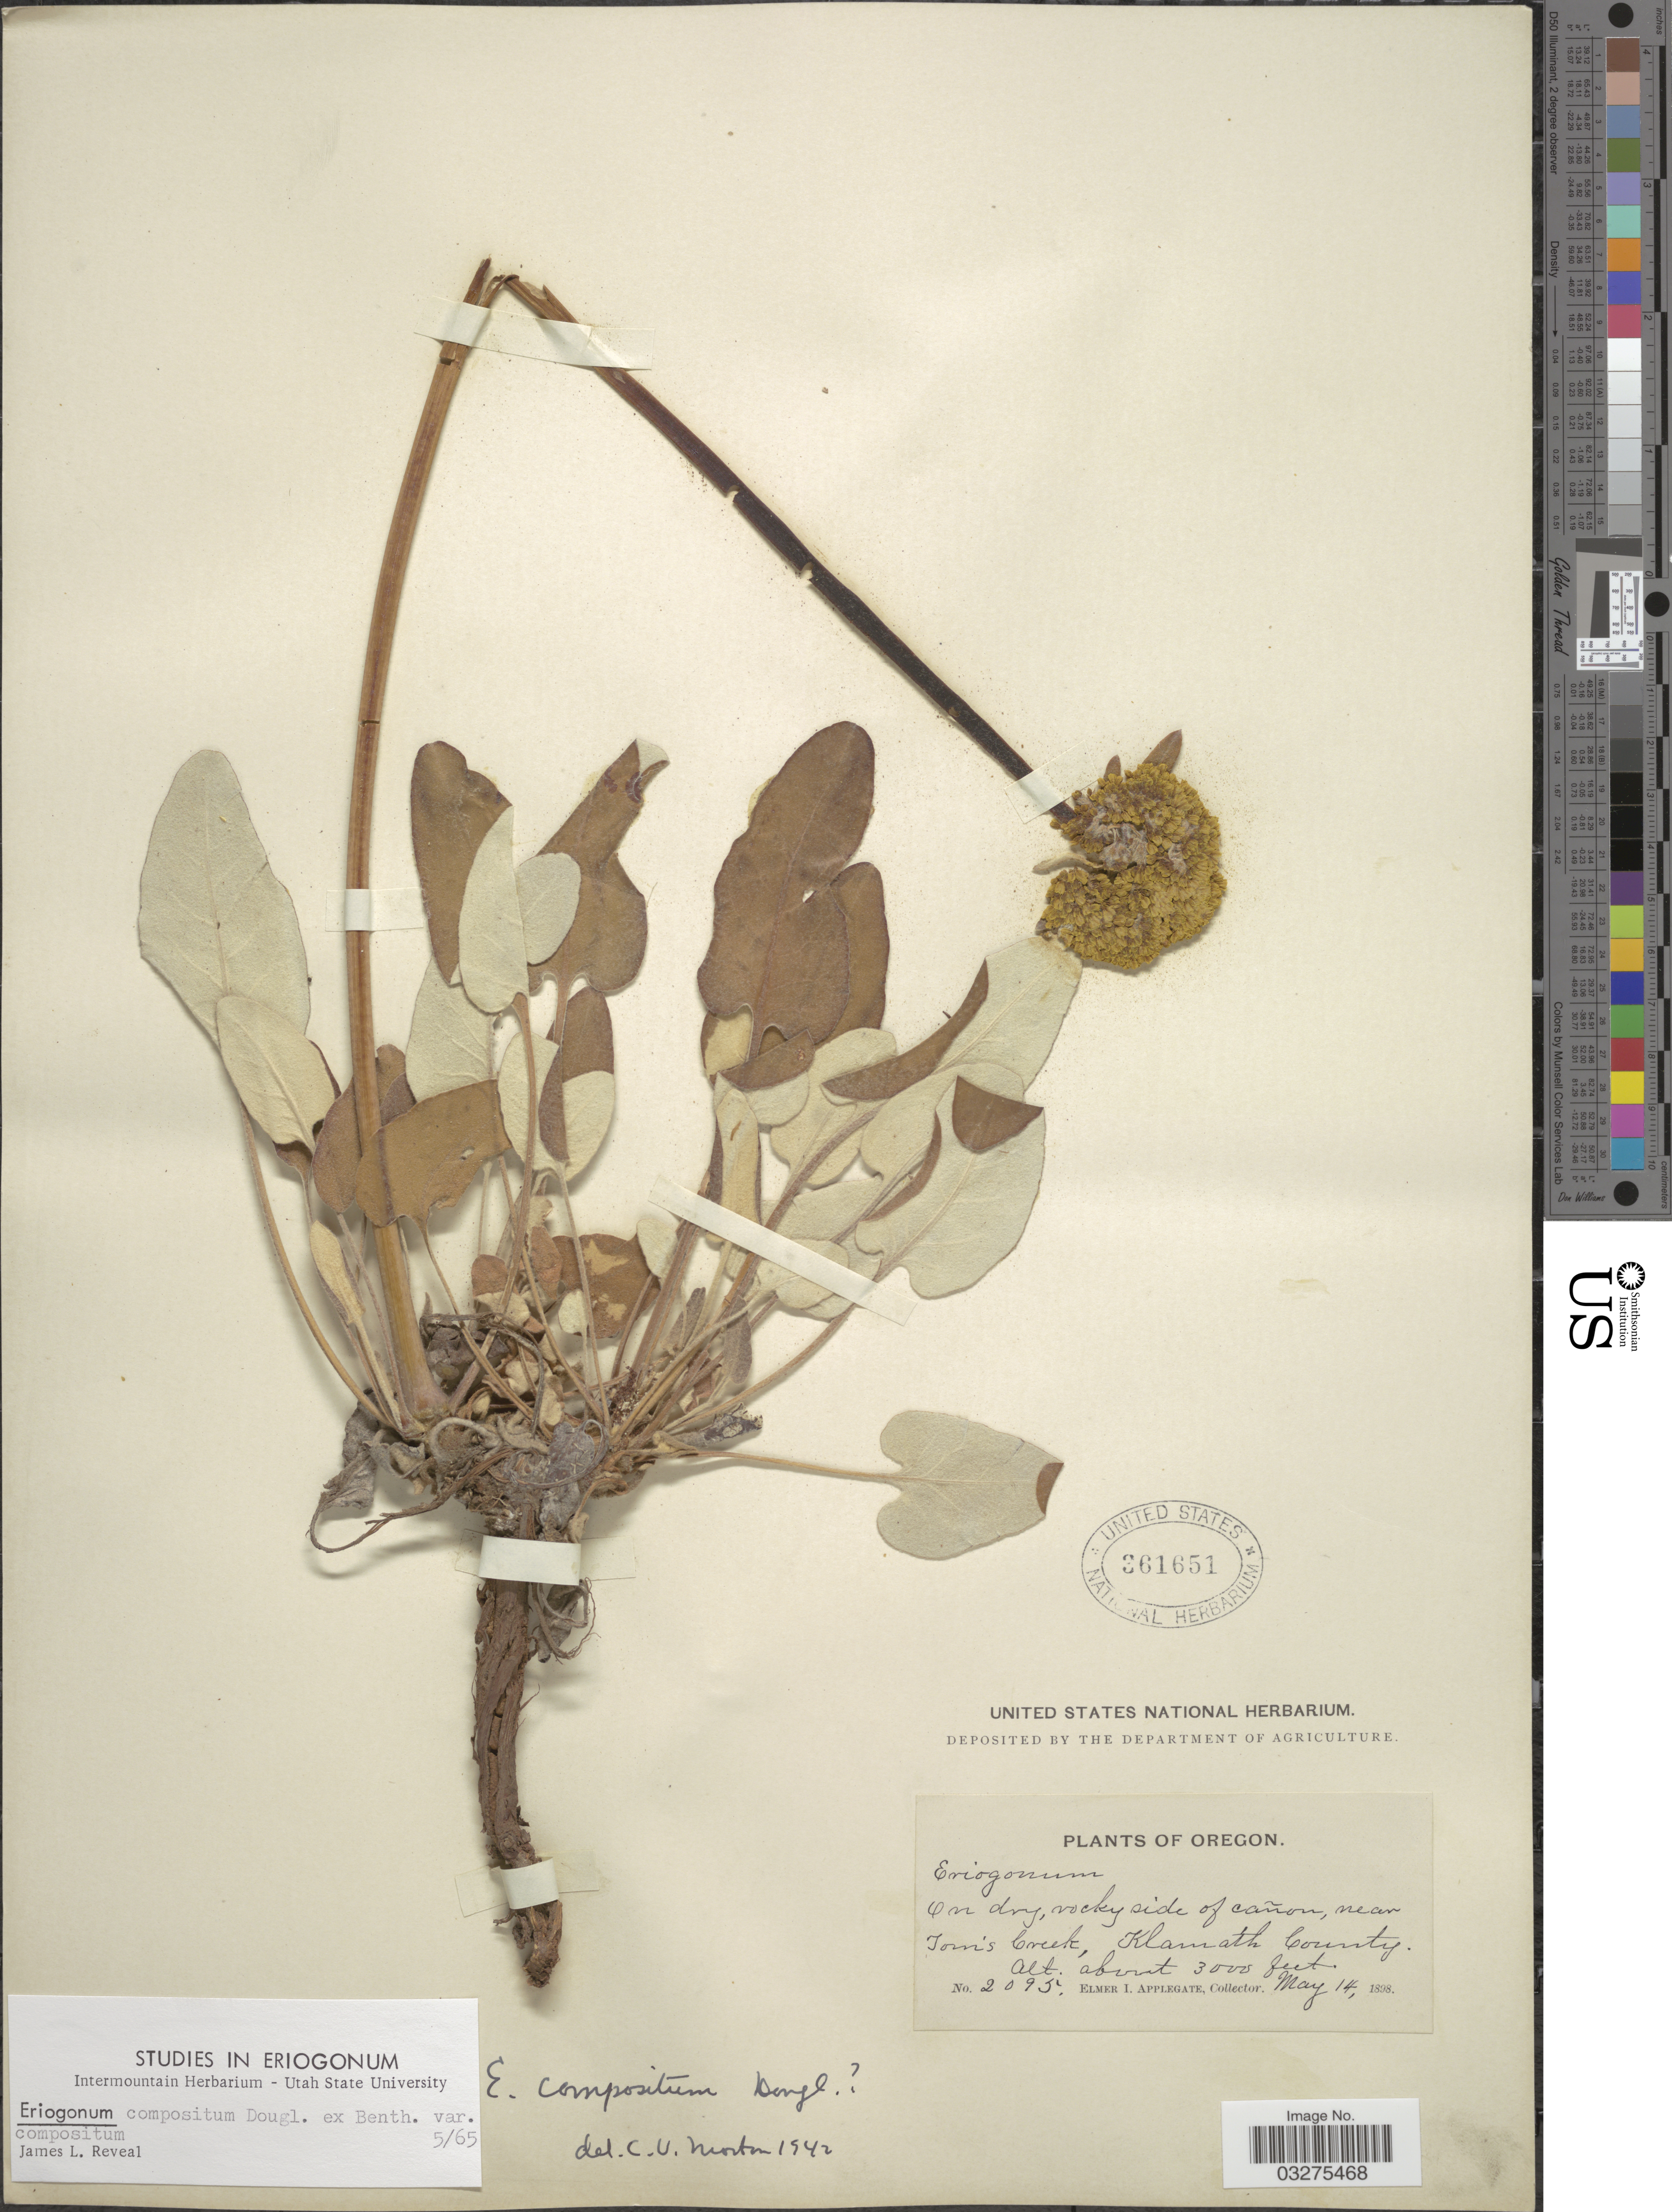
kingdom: Plantae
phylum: Tracheophyta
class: Magnoliopsida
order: Caryophyllales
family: Polygonaceae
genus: Eriogonum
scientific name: Eriogonum compositum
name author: Douglas ex Benth.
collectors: E. I. Applegate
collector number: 2095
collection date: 1898-05-14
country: United States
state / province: Oregon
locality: On dry, rocky side of cañon, near Tom's Creek, Klamath County.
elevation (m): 914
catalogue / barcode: US 361651